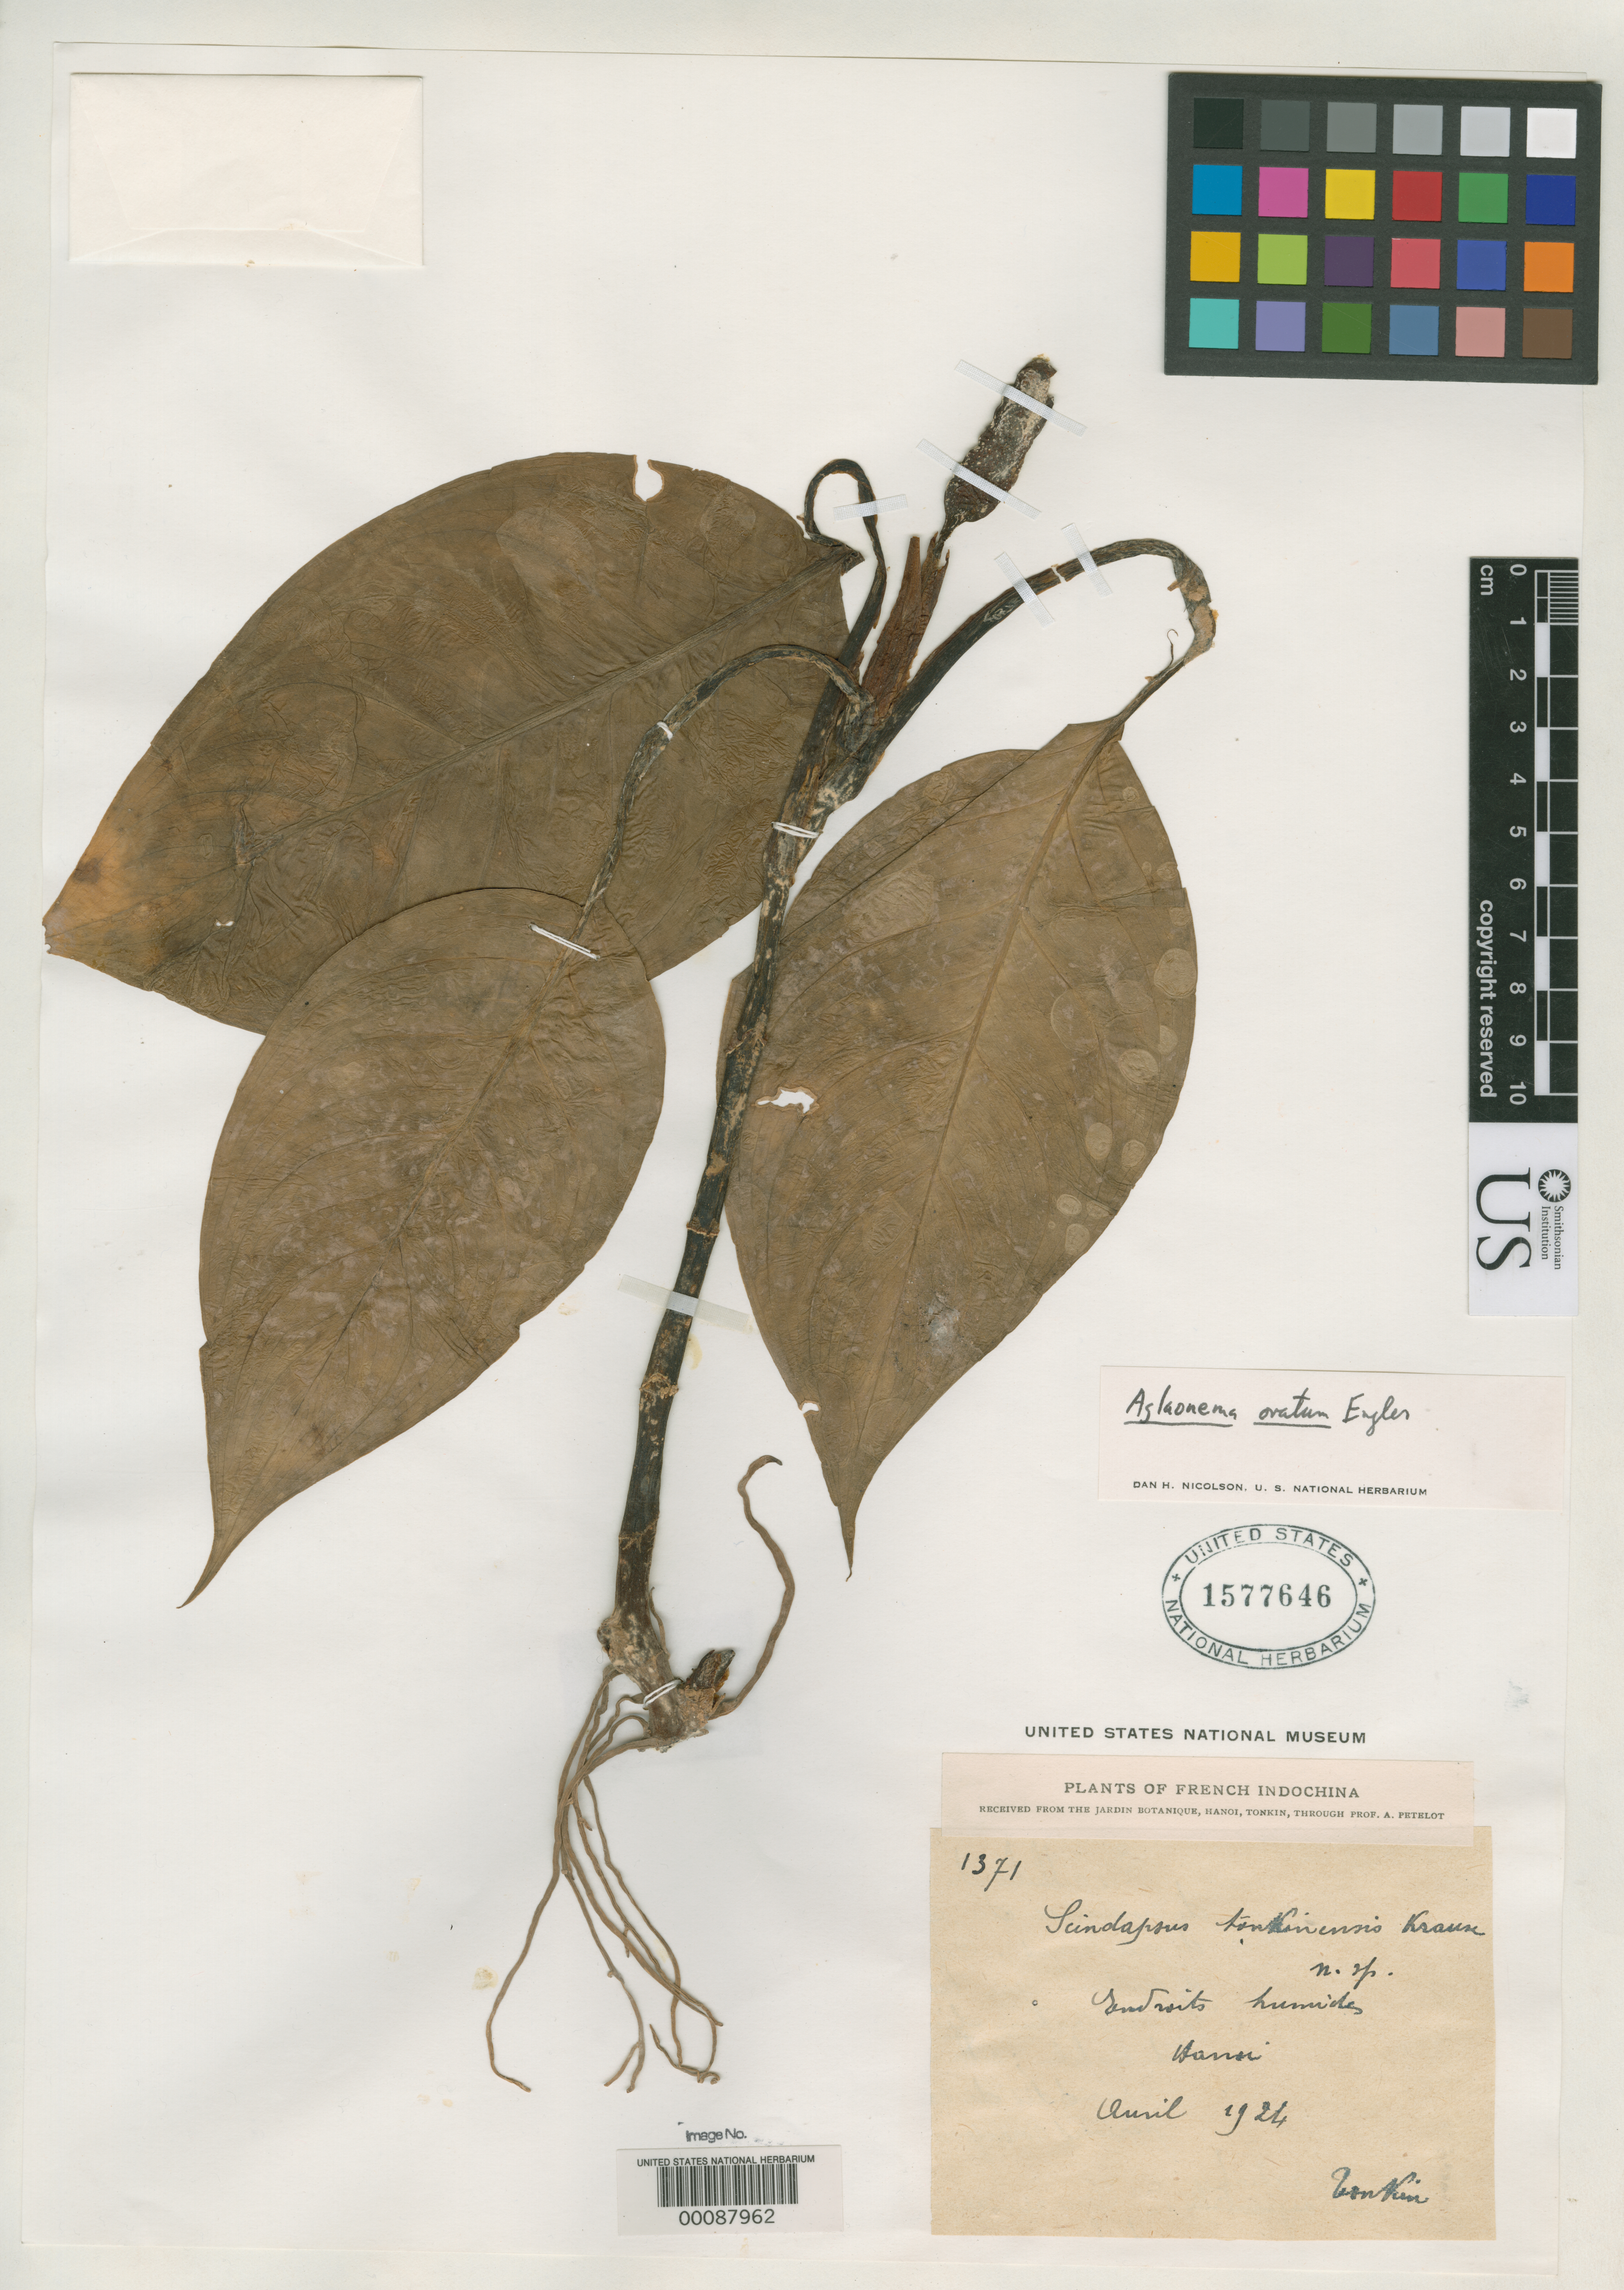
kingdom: Plantae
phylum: Tracheophyta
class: Liliopsida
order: Alismatales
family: Araceae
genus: Scindapsus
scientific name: Scindapsus tonkinensis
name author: K. Krause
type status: Isotype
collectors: P. A. Pételot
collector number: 1371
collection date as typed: Apr 1924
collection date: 1924-04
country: Vietnam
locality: Hanoi.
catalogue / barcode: US 1577646